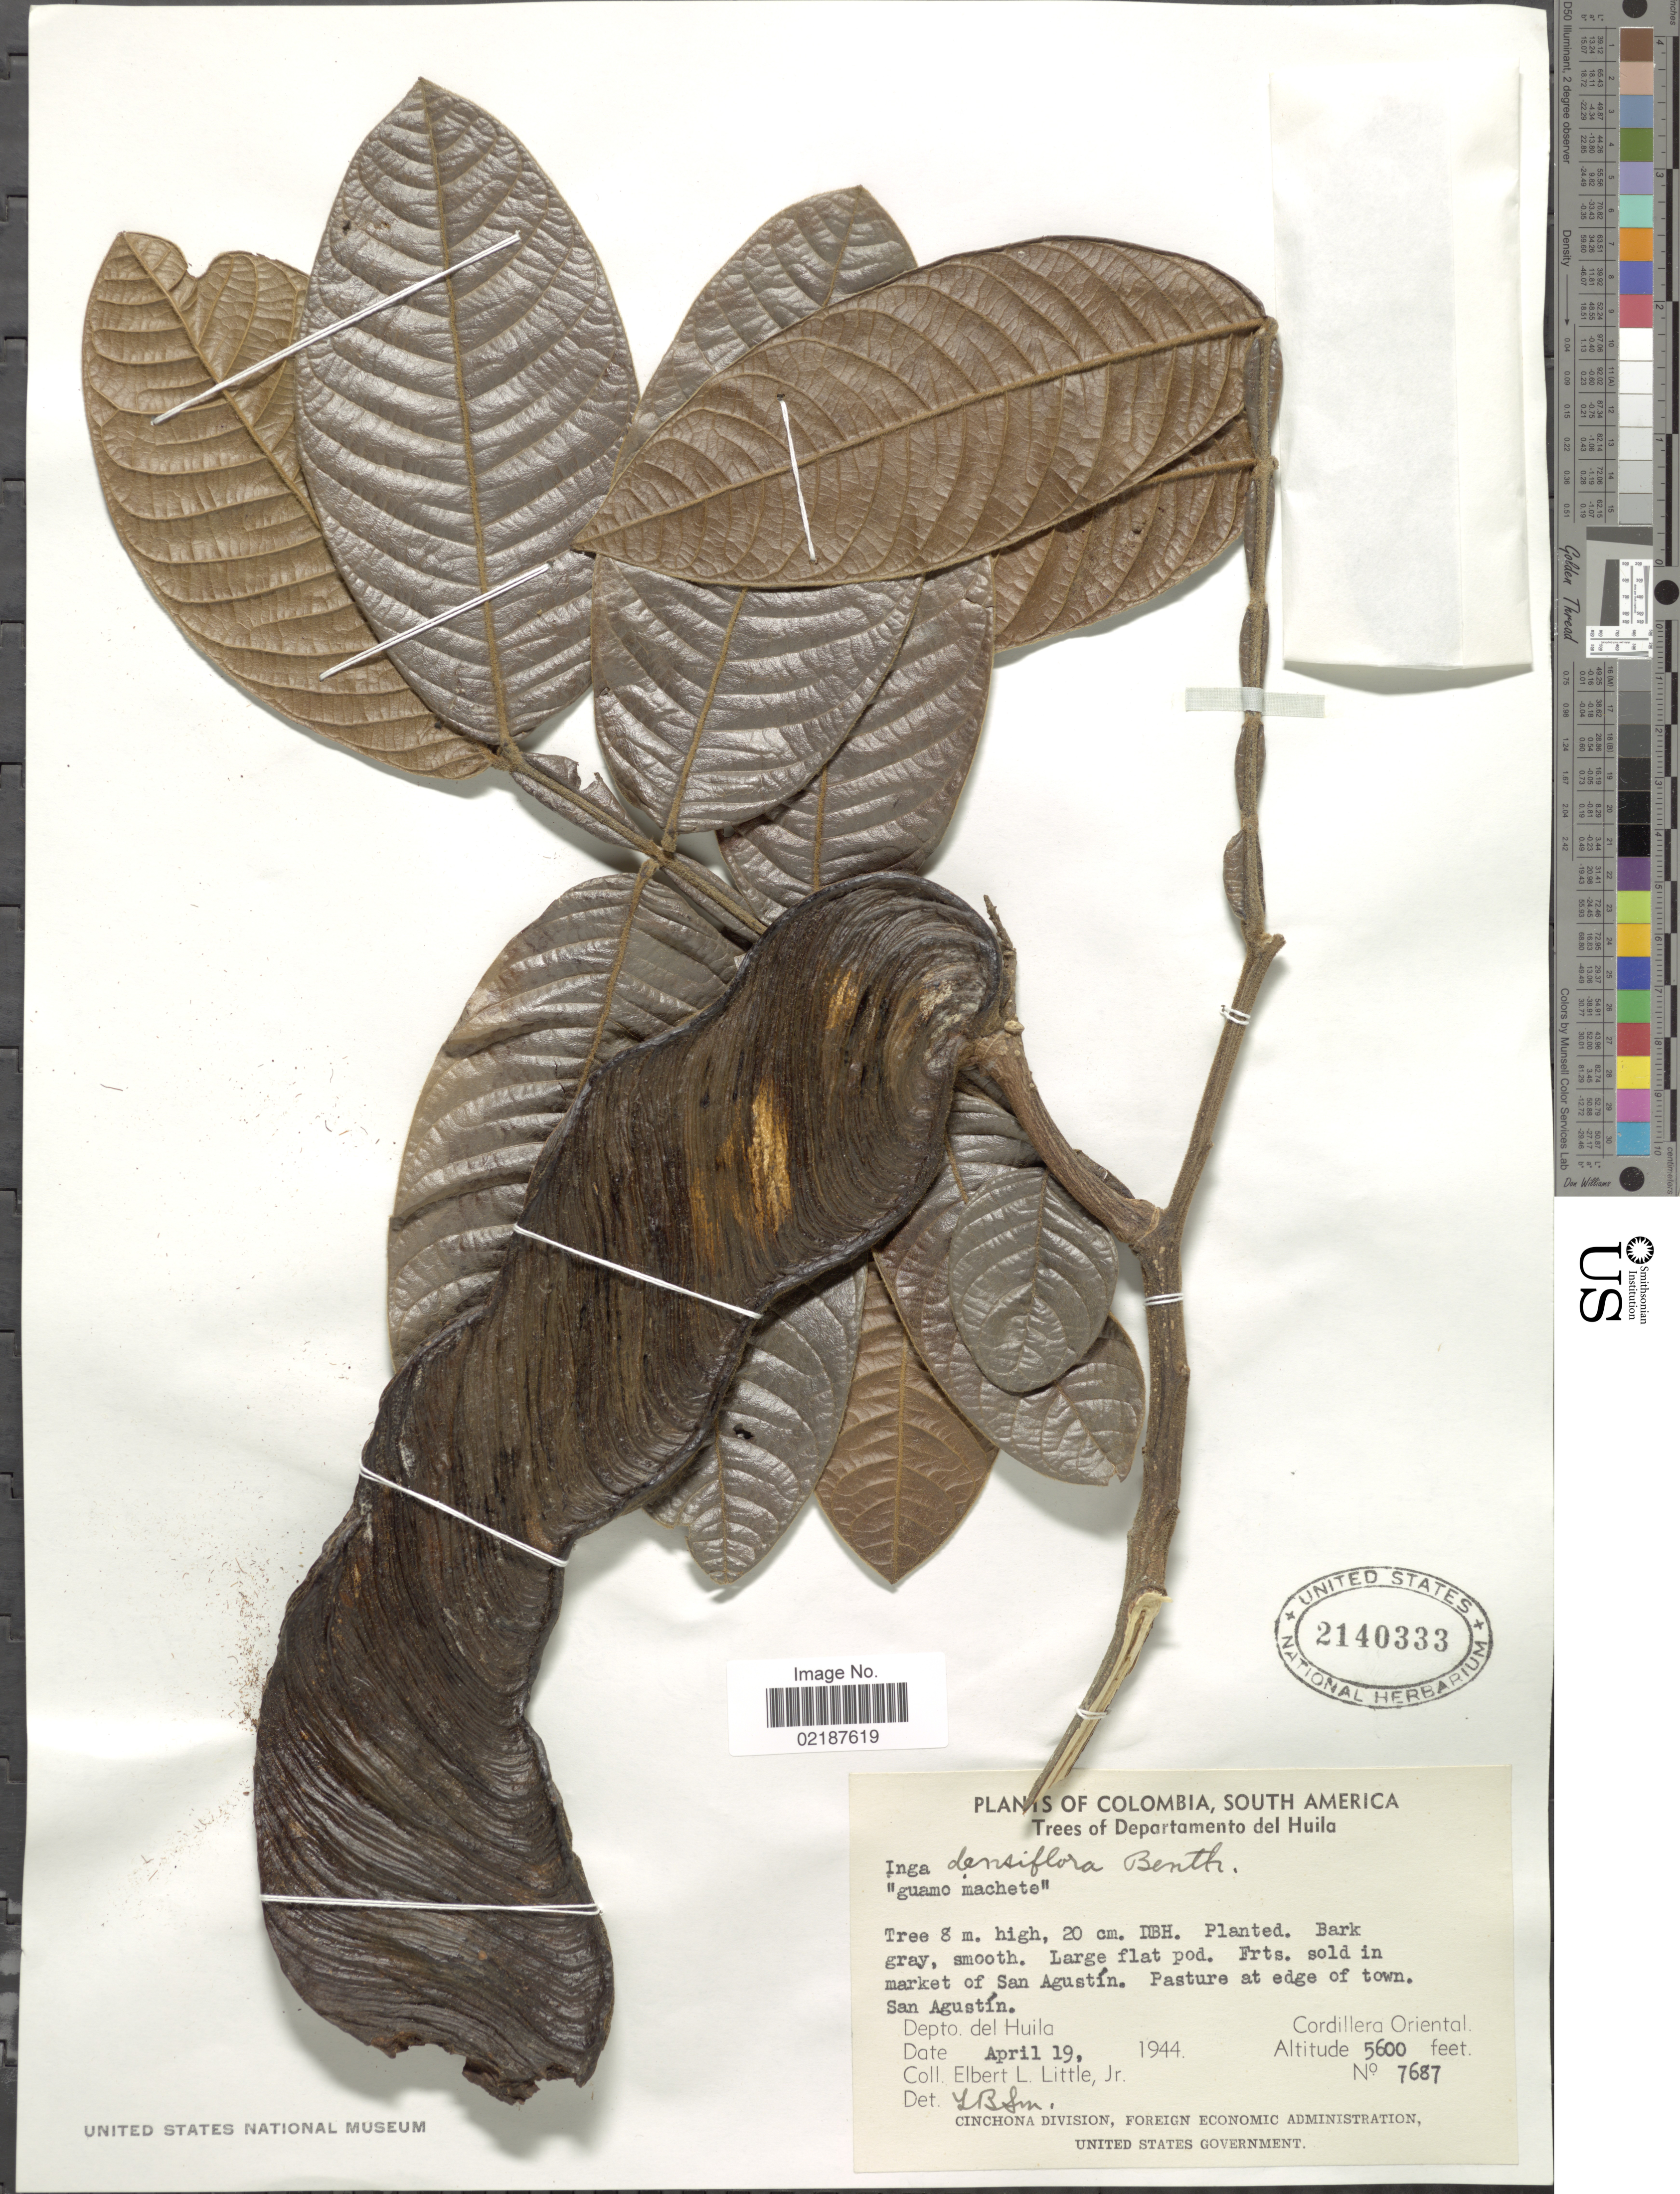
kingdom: Plantae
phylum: Tracheophyta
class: Magnoliopsida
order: Fabales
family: Fabaceae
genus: Inga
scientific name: Inga densiflora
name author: Benth.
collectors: E. L. Little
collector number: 7687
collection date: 1944-04-19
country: Colombia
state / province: Huila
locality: Pasture at edge of town. San Agustin. Depto. del Huila, Cordillera Oriental.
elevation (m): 1707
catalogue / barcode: US 2140333